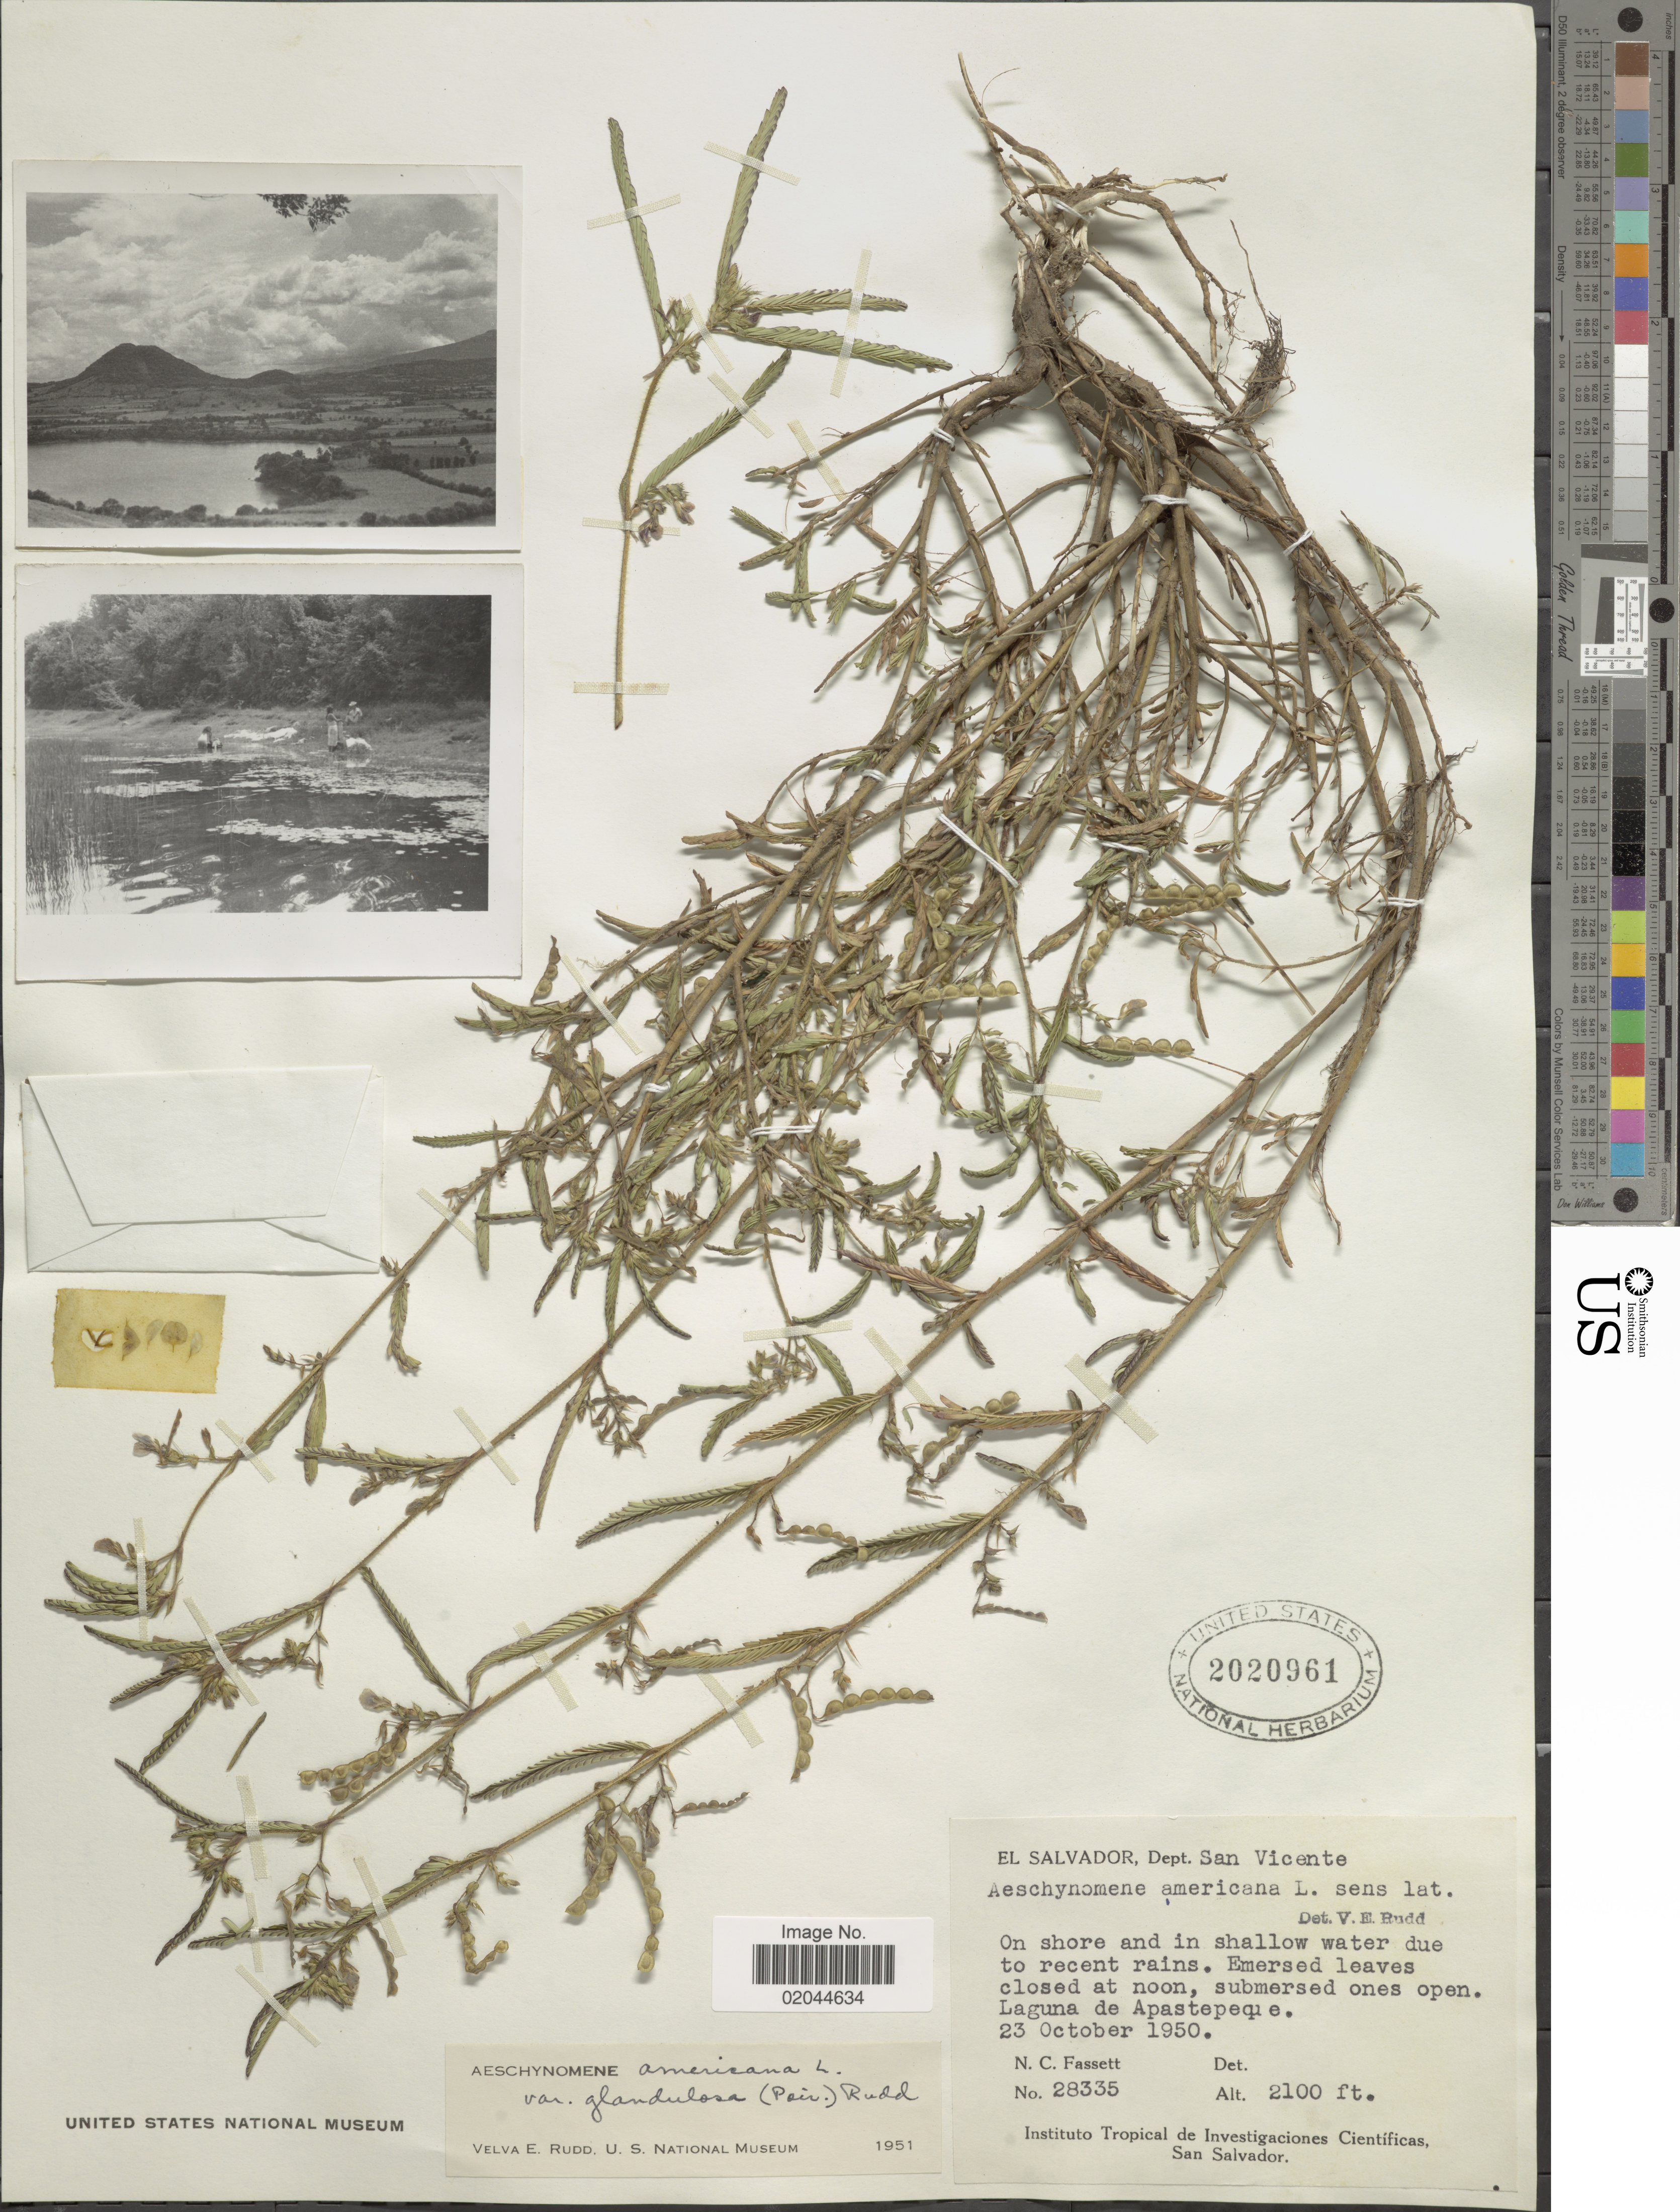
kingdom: Plantae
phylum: Tracheophyta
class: Magnoliopsida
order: Fabales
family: Fabaceae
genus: Aeschynomene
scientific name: Aeschynomene americana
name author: L.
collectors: N. C. Fassett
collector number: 28335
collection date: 1950-10-23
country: El Salvador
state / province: San Vincente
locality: On shore and in shallow water due to recent rains, Laguna de Apastepeque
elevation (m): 640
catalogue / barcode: US 2020961